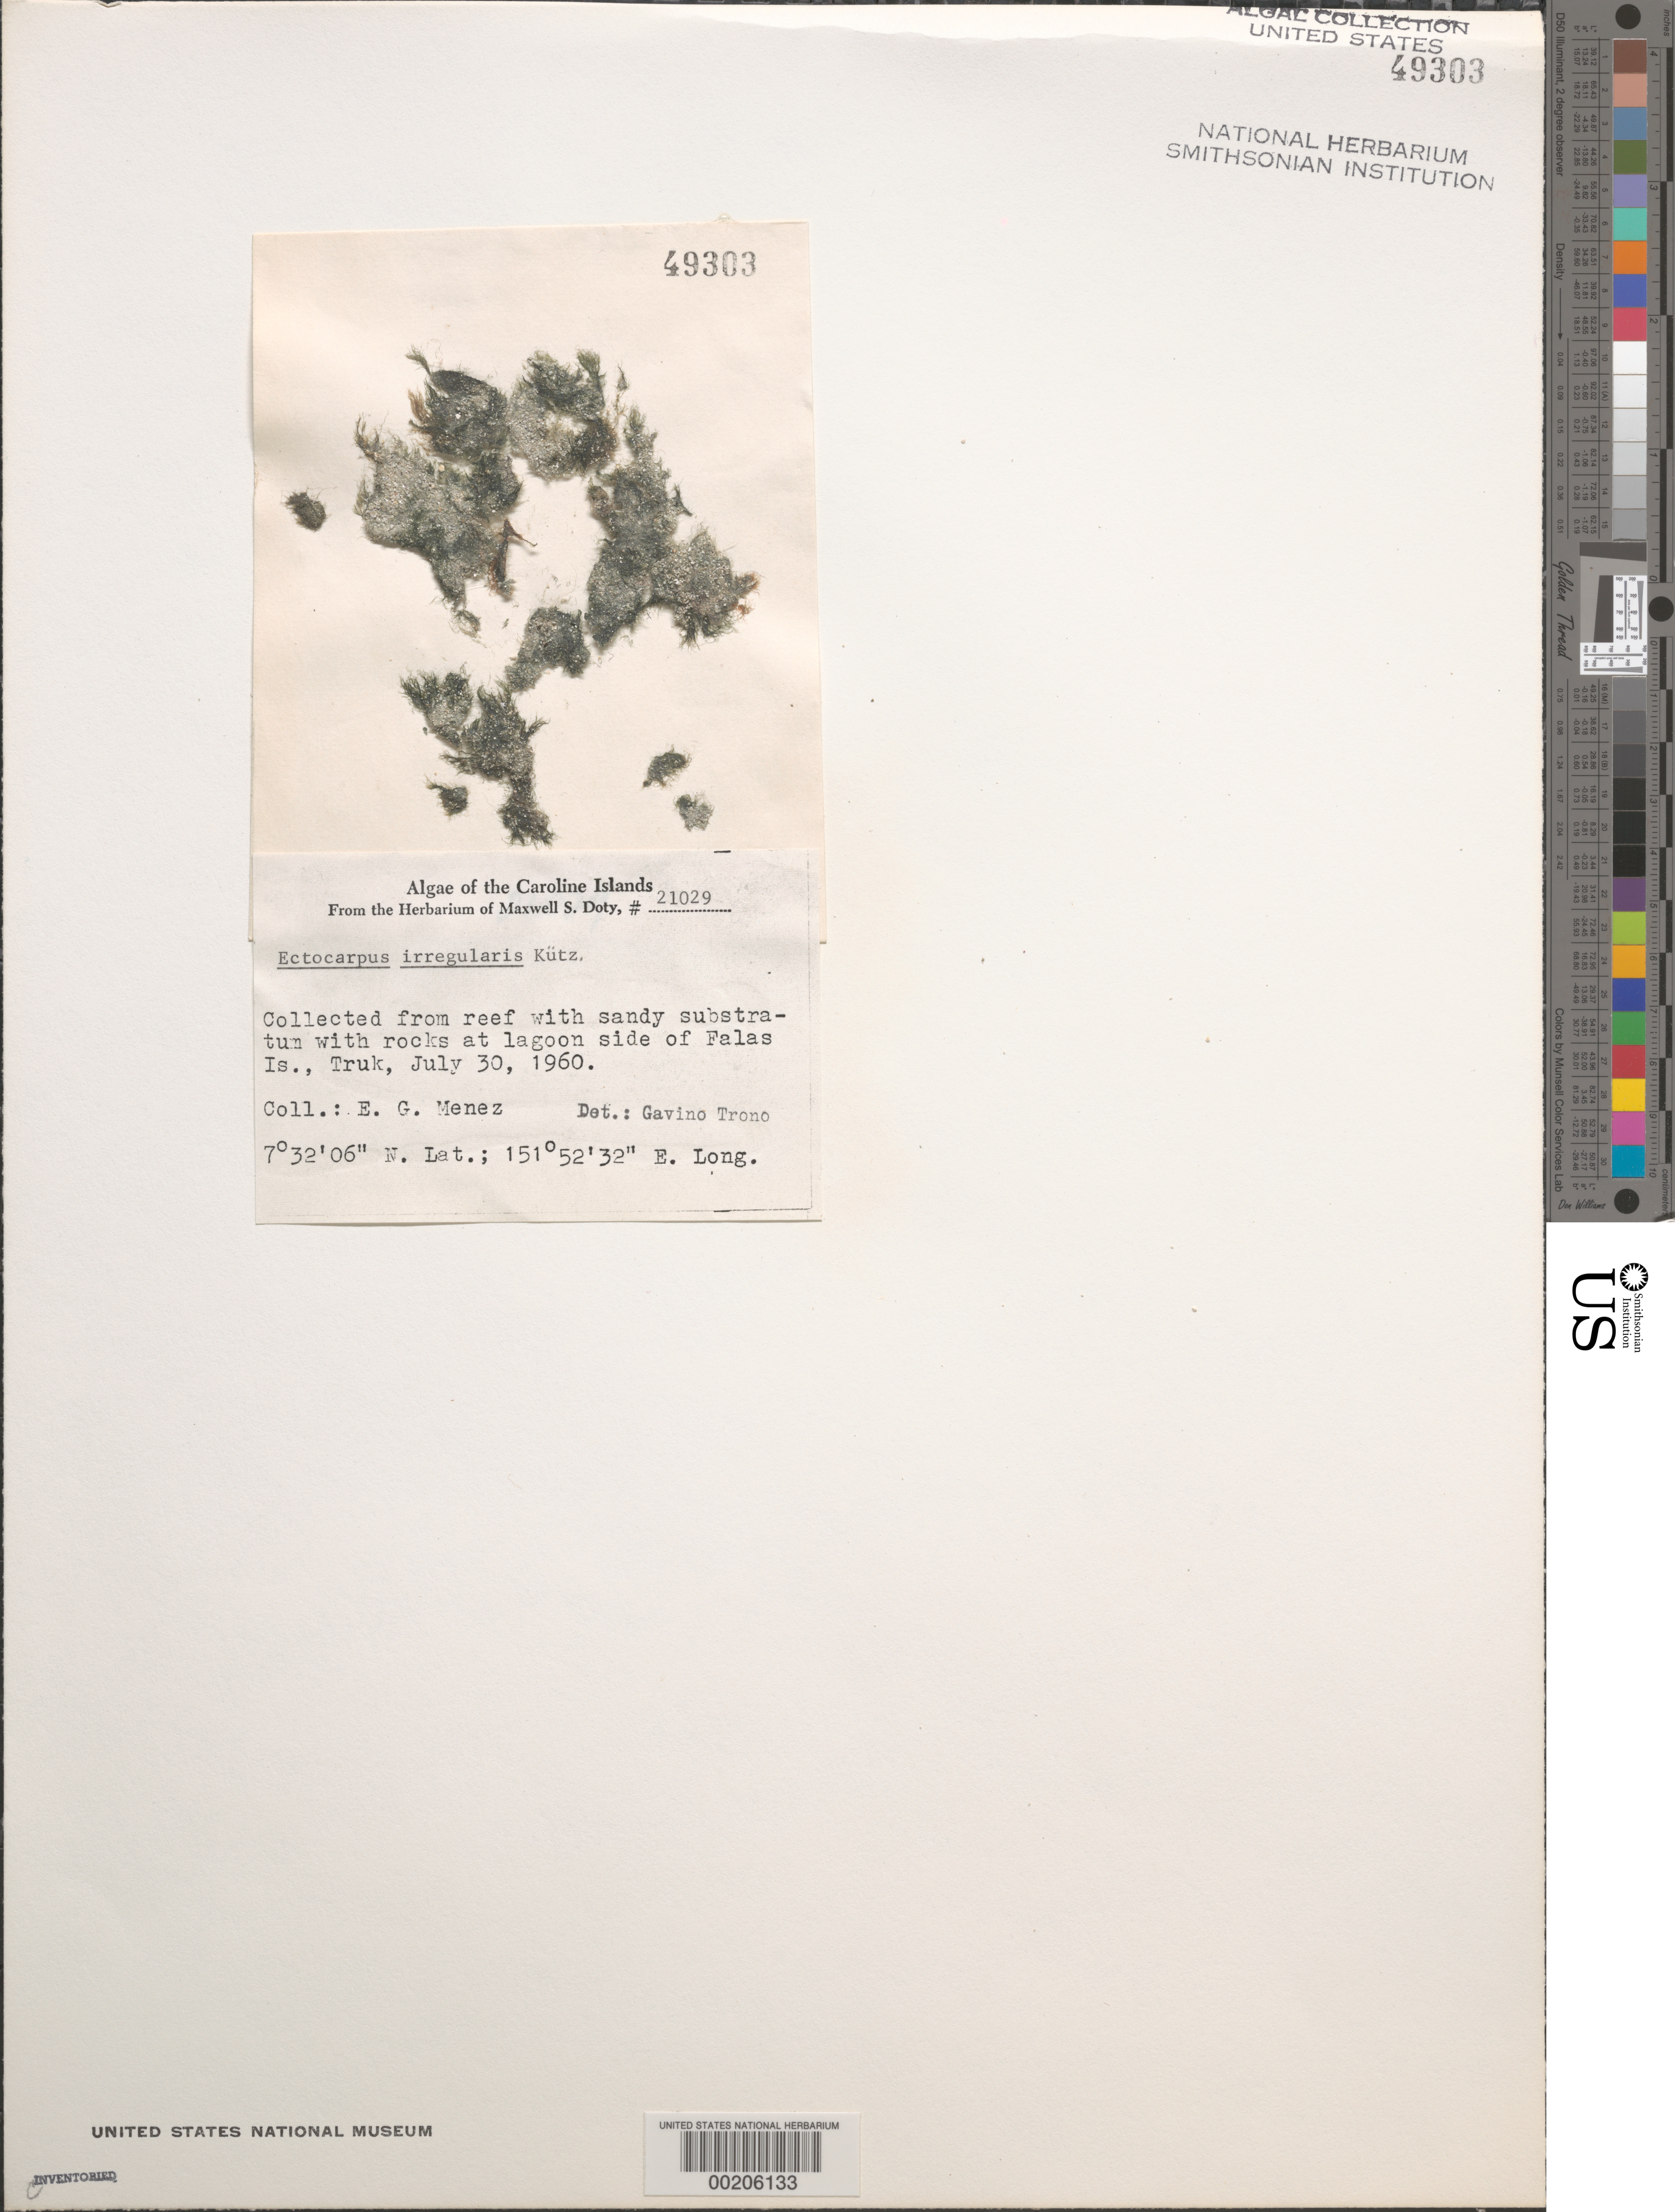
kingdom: Chromista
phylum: Ochrophyta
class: Phaeophyceae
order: Ectocarpales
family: Acinetosporaceae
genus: Feldmannia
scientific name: Feldmannia irregularis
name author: (Kütz.) G. Hamel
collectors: Meñez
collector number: MSD 21029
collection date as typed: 30 Jul 1960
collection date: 1960-07-30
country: Micronesia, Federated States of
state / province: Truk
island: Falas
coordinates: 7 32' 06" N, 151 52' 32" E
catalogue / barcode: US 49303